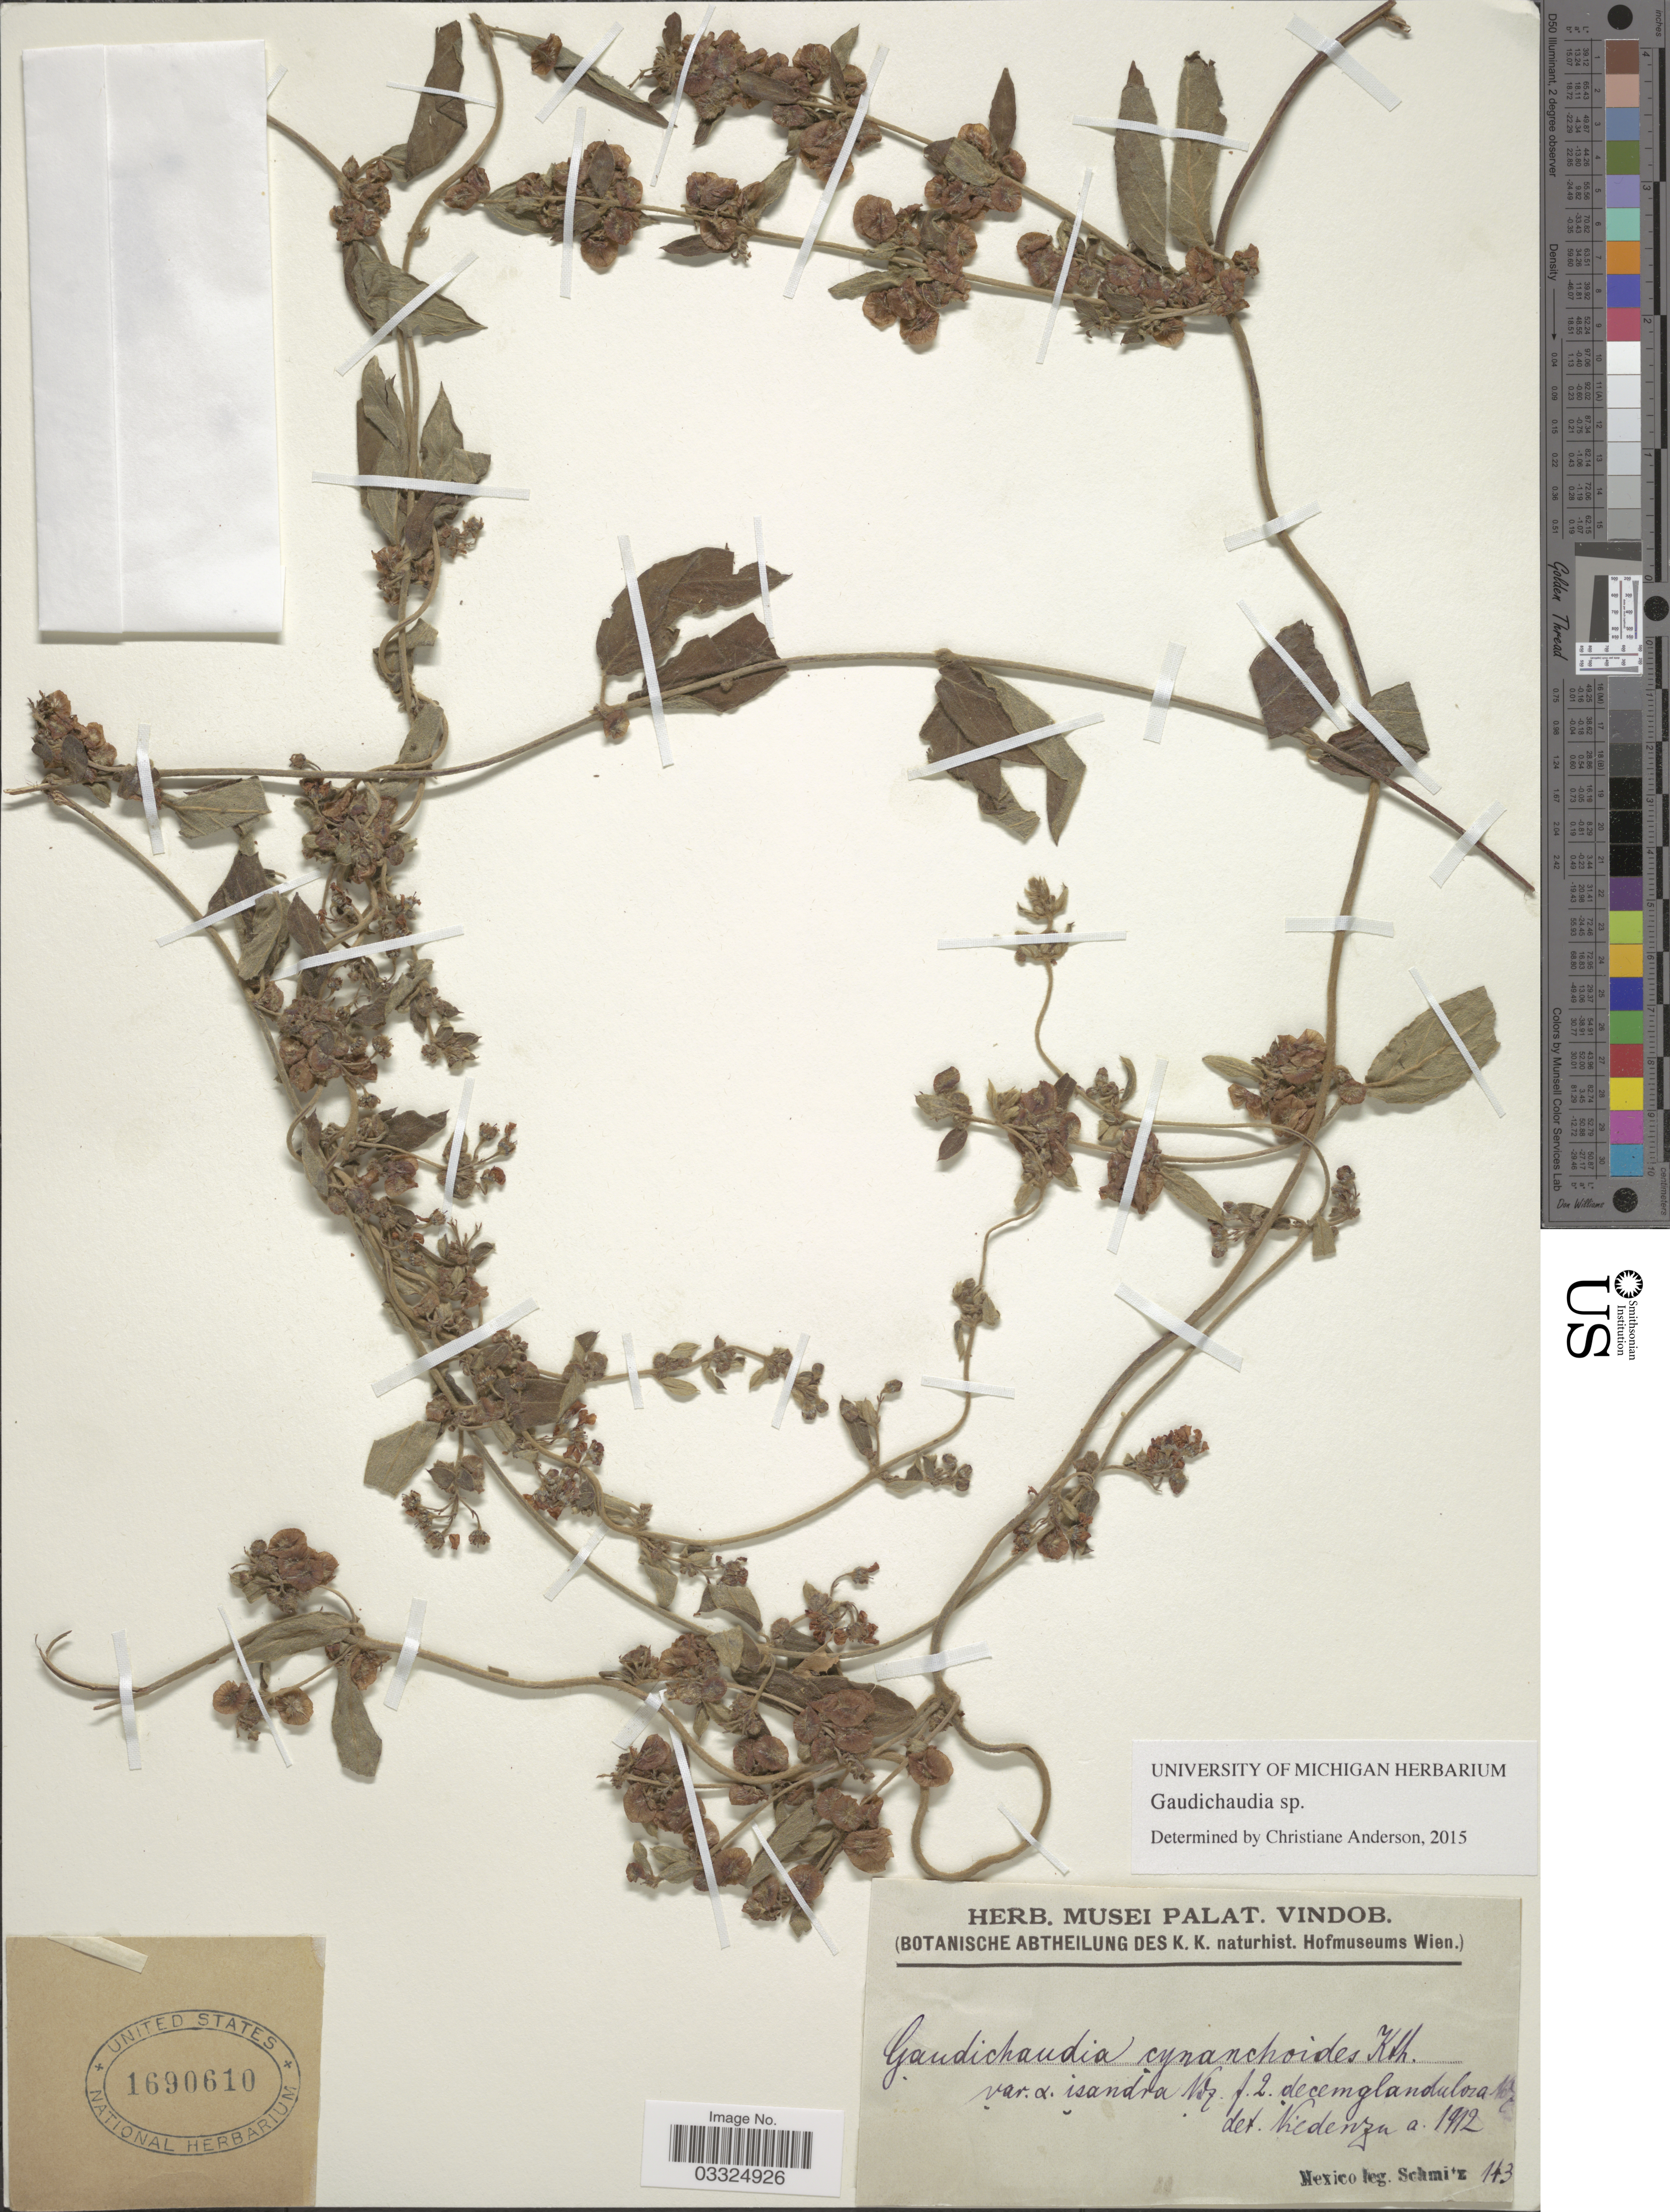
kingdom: Plantae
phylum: Tracheophyta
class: Magnoliopsida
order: Malpighiales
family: Malpighiaceae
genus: Gaudichaudia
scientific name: Gaudichaudia sp.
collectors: -. Schmitz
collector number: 143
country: Mexico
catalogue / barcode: US 1690610